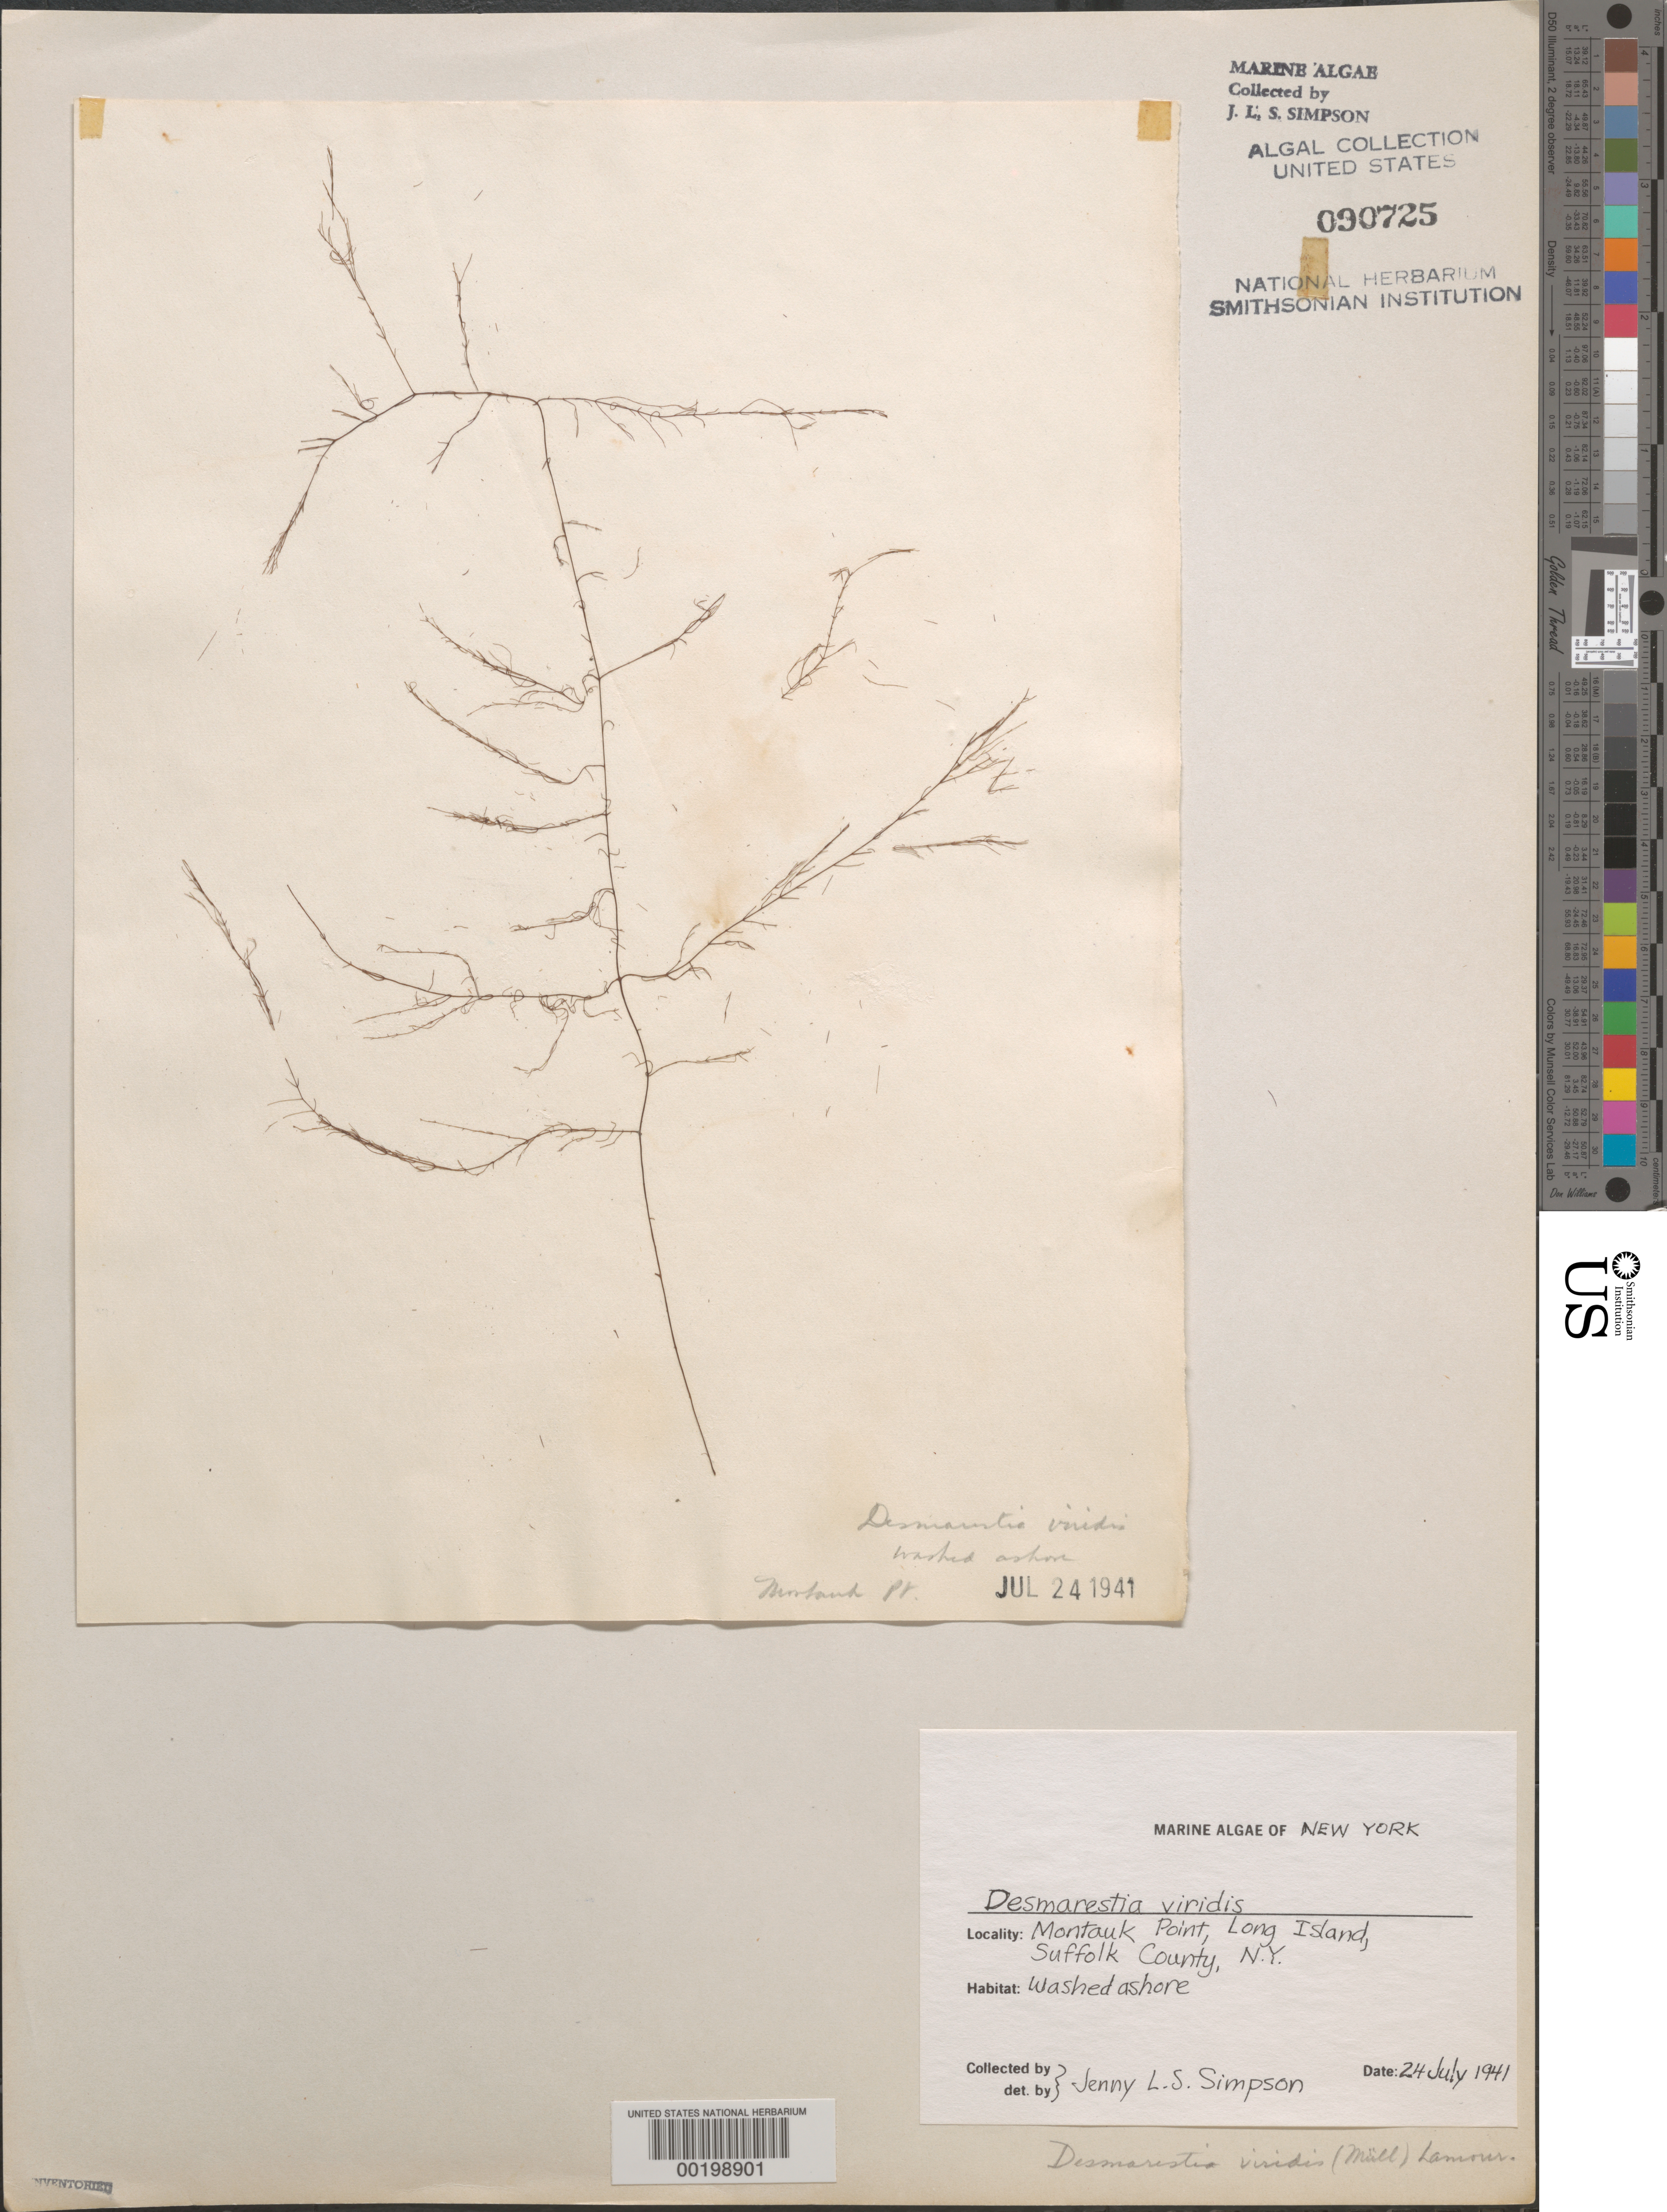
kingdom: Chromista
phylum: Ochrophyta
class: Phaeophyceae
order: Desmarestiales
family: Desmarestiaceae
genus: Desmarestia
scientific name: Desmarestia viridis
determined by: Simpson, J. L. S.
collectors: J. Simpson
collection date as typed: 24 Jul 1941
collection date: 1941-07-24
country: United States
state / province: New York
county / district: Suffolk County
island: Long Island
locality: Montauk Point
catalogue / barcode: US 90725